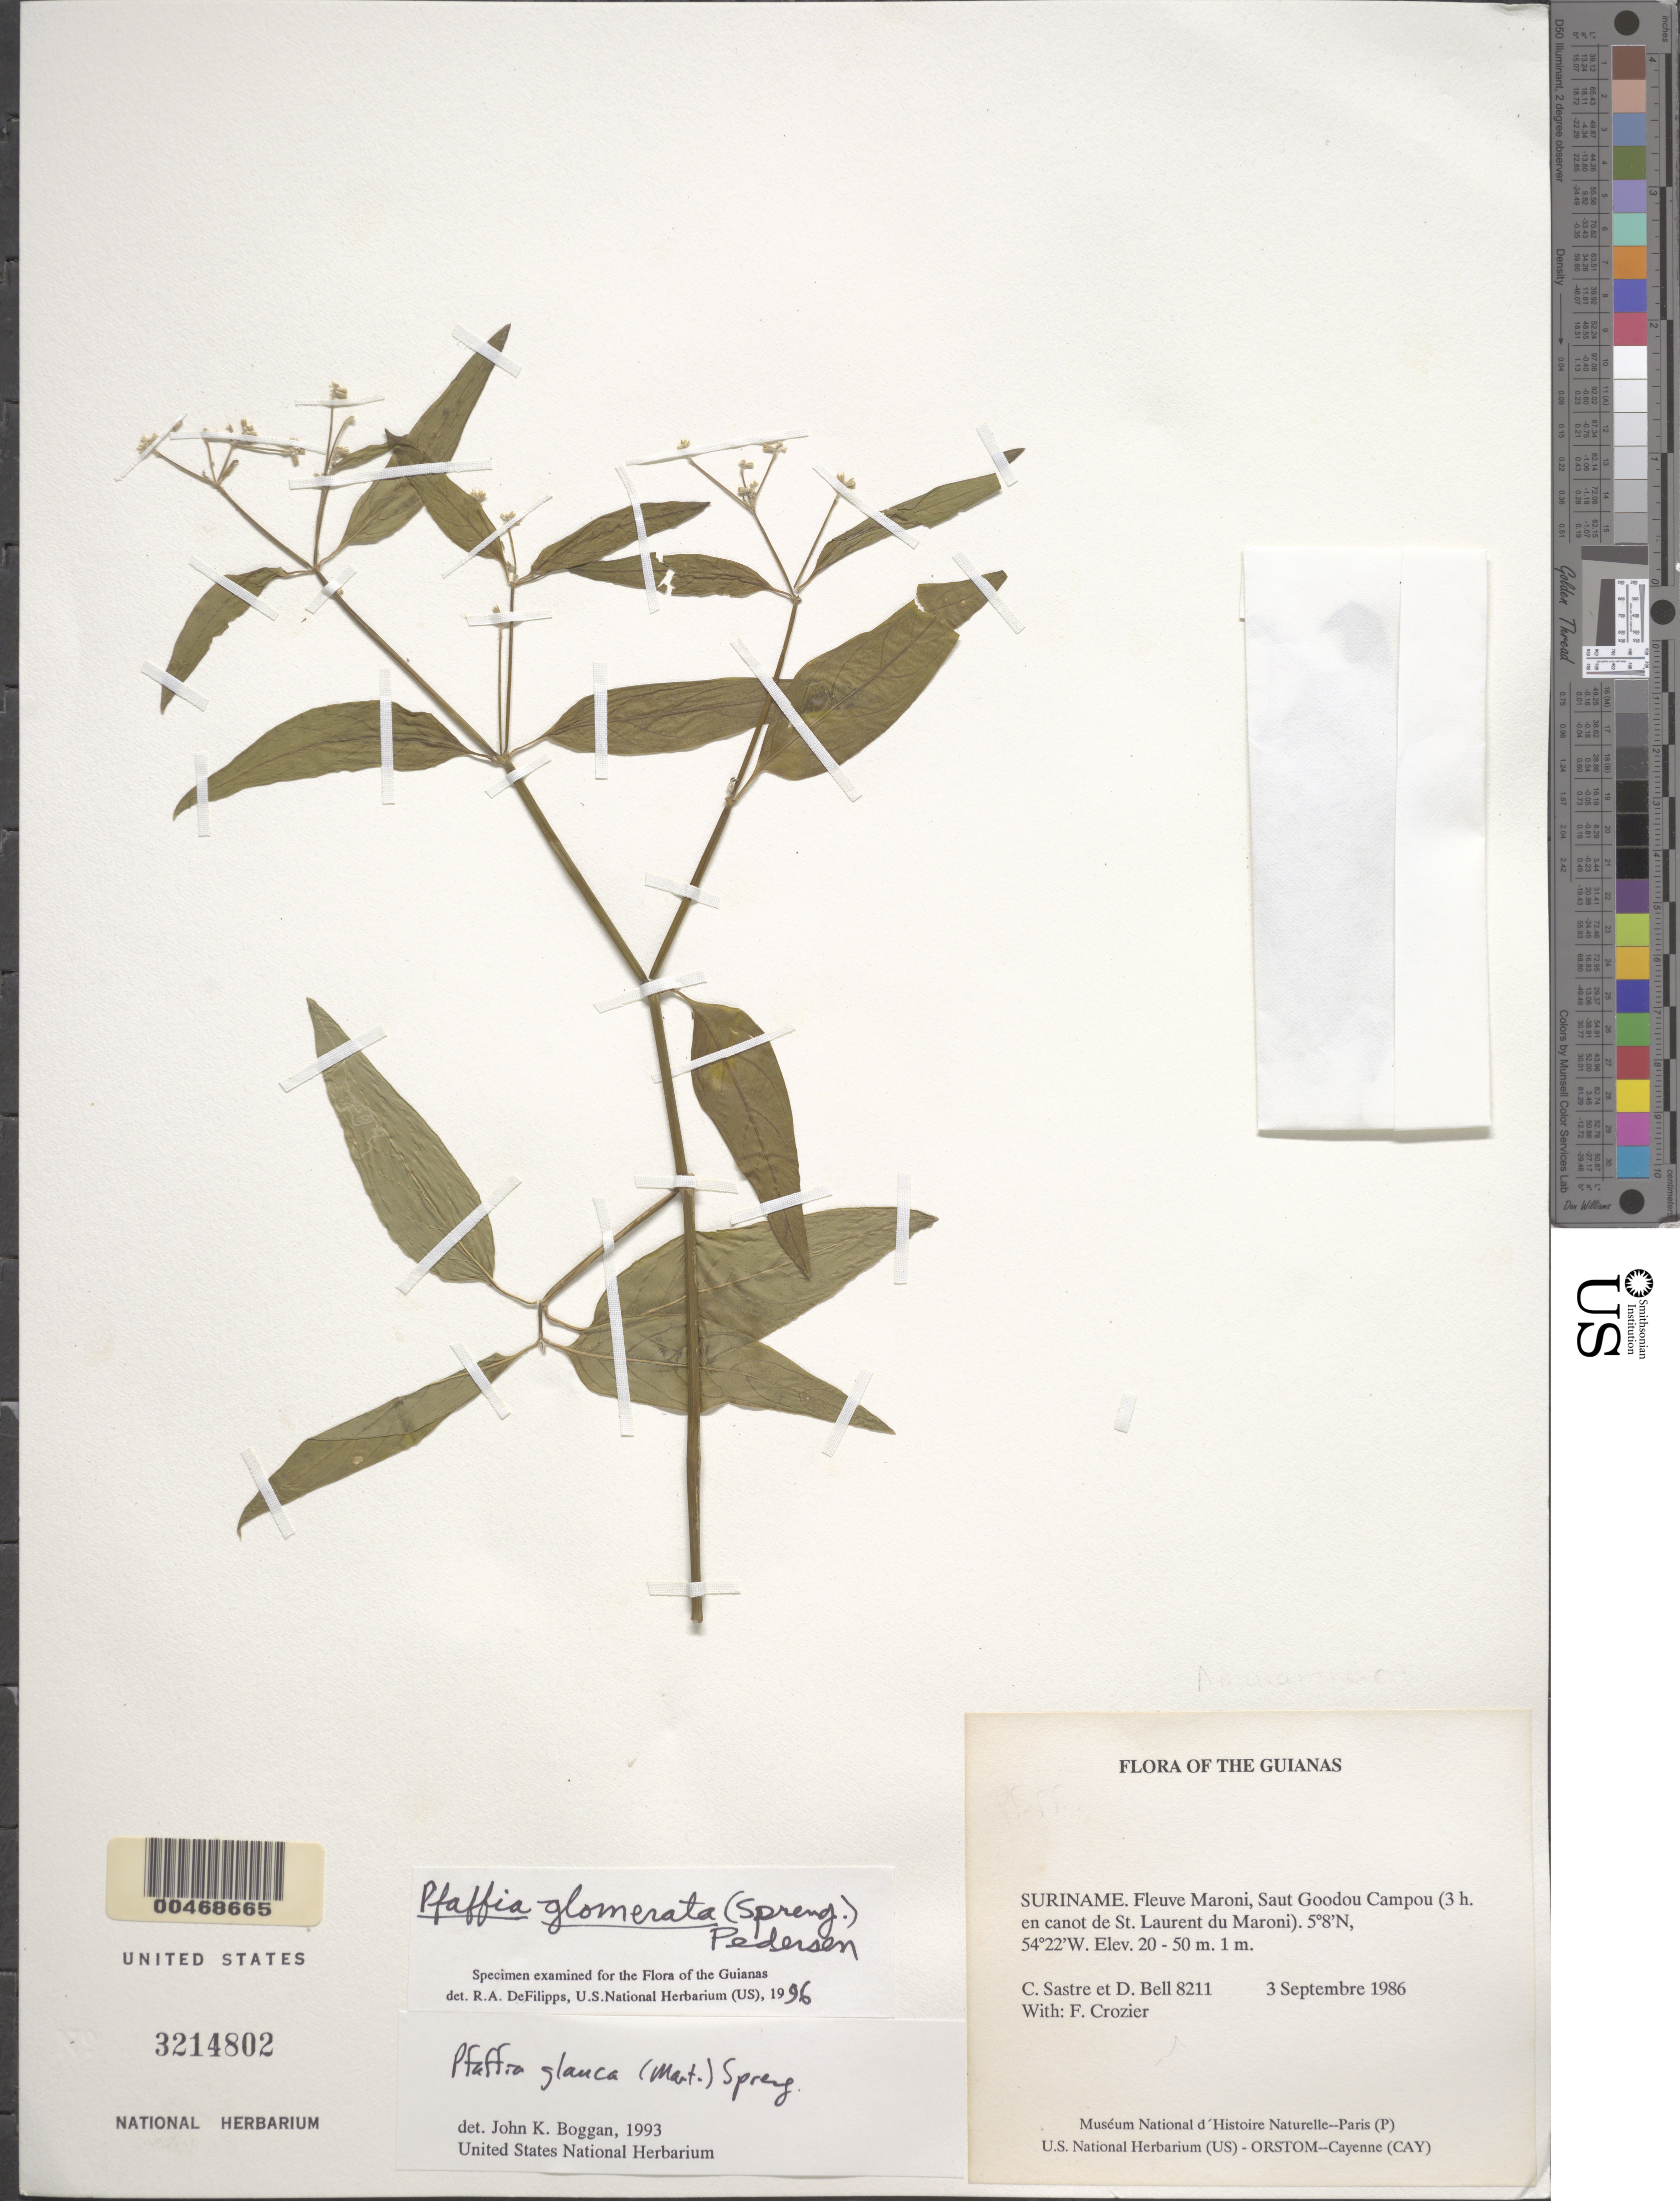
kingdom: Plantae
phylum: Tracheophyta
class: Magnoliopsida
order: Caryophyllales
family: Amaranthaceae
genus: Pfaffia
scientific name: Pfaffia glomerata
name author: (Spreng.) Pedersen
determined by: DeFilipps, R. A.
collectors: C. H. L. Sastre, D. A. Bell & F. Crozier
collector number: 8211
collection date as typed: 3 September 1986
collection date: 1986-09-03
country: Suriname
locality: Fleuve Maroni, Saut Goodou Campou (3 h. en canot de St. Laurent du Maroni)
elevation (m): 20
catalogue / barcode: US 3214802